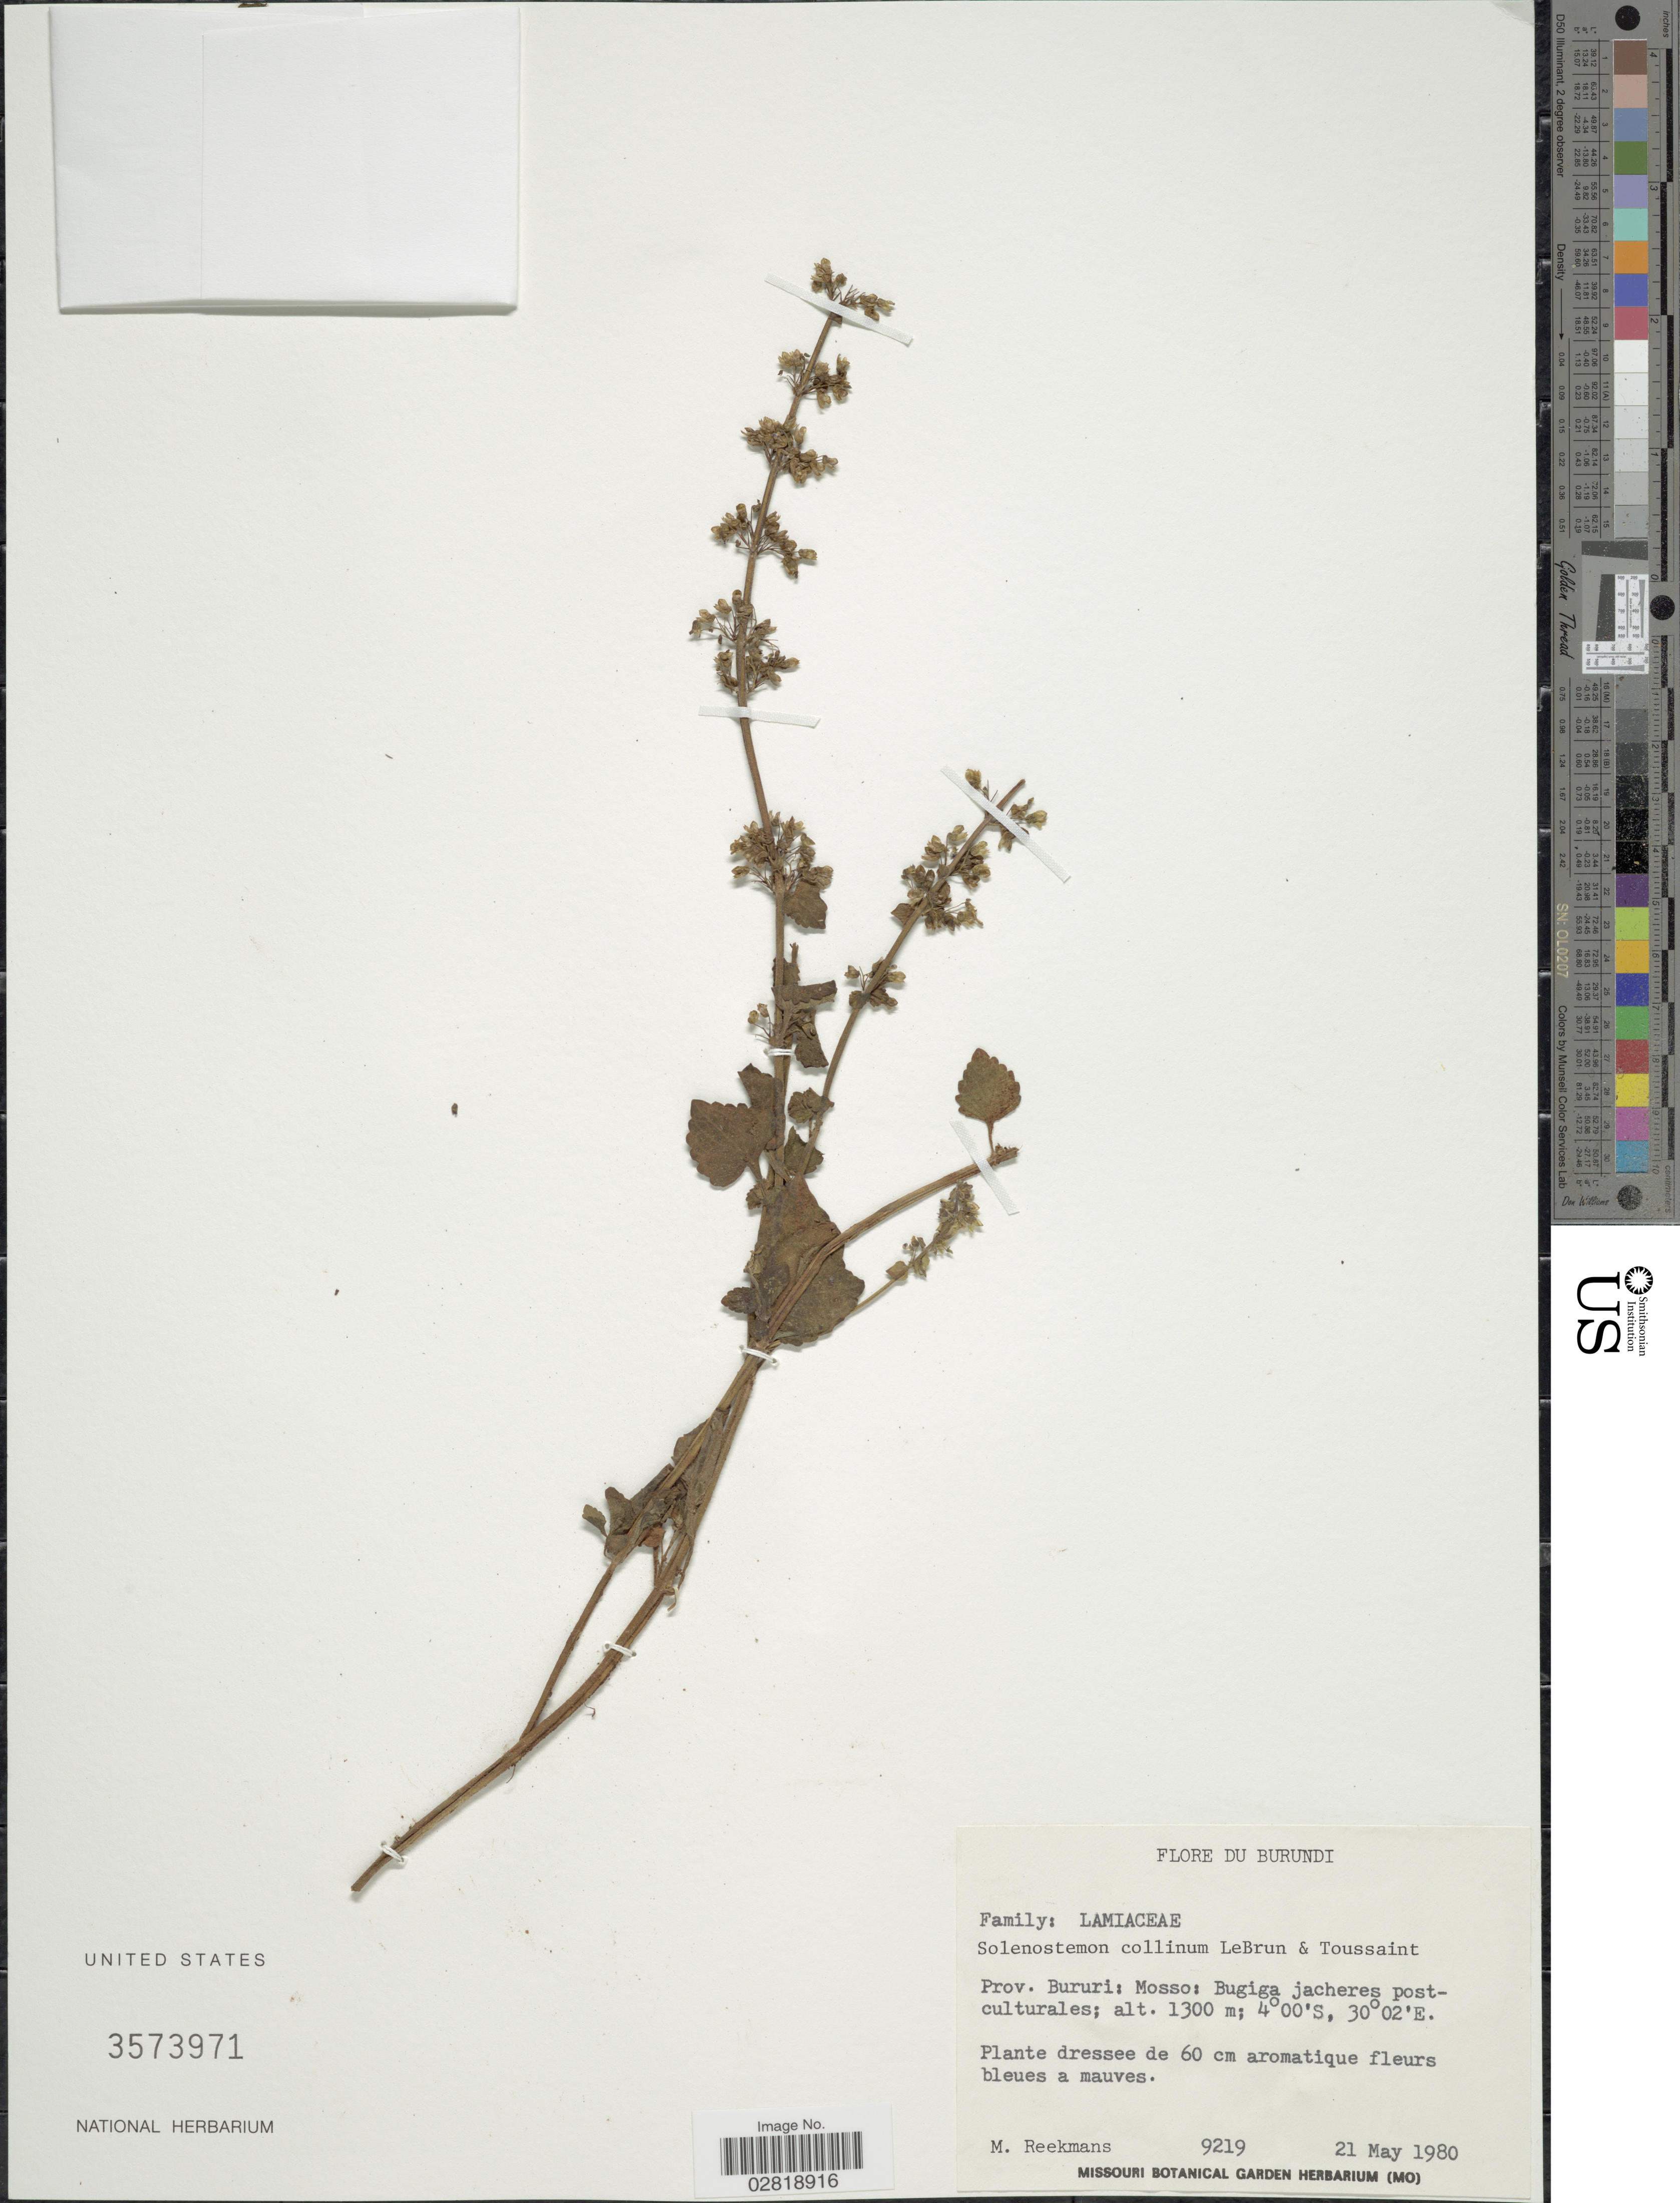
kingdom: Plantae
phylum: Tracheophyta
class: Magnoliopsida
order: Lamiales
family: Lamiaceae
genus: Solenostemon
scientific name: Solenostemon collinum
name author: (Lebrun & Touss.) Troupin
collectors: M. Reekmans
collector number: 9219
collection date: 1980-05-21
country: Burundi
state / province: Bururi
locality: Mosso: Bugiga jacheres postculturales.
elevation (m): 1300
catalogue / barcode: US 3573971